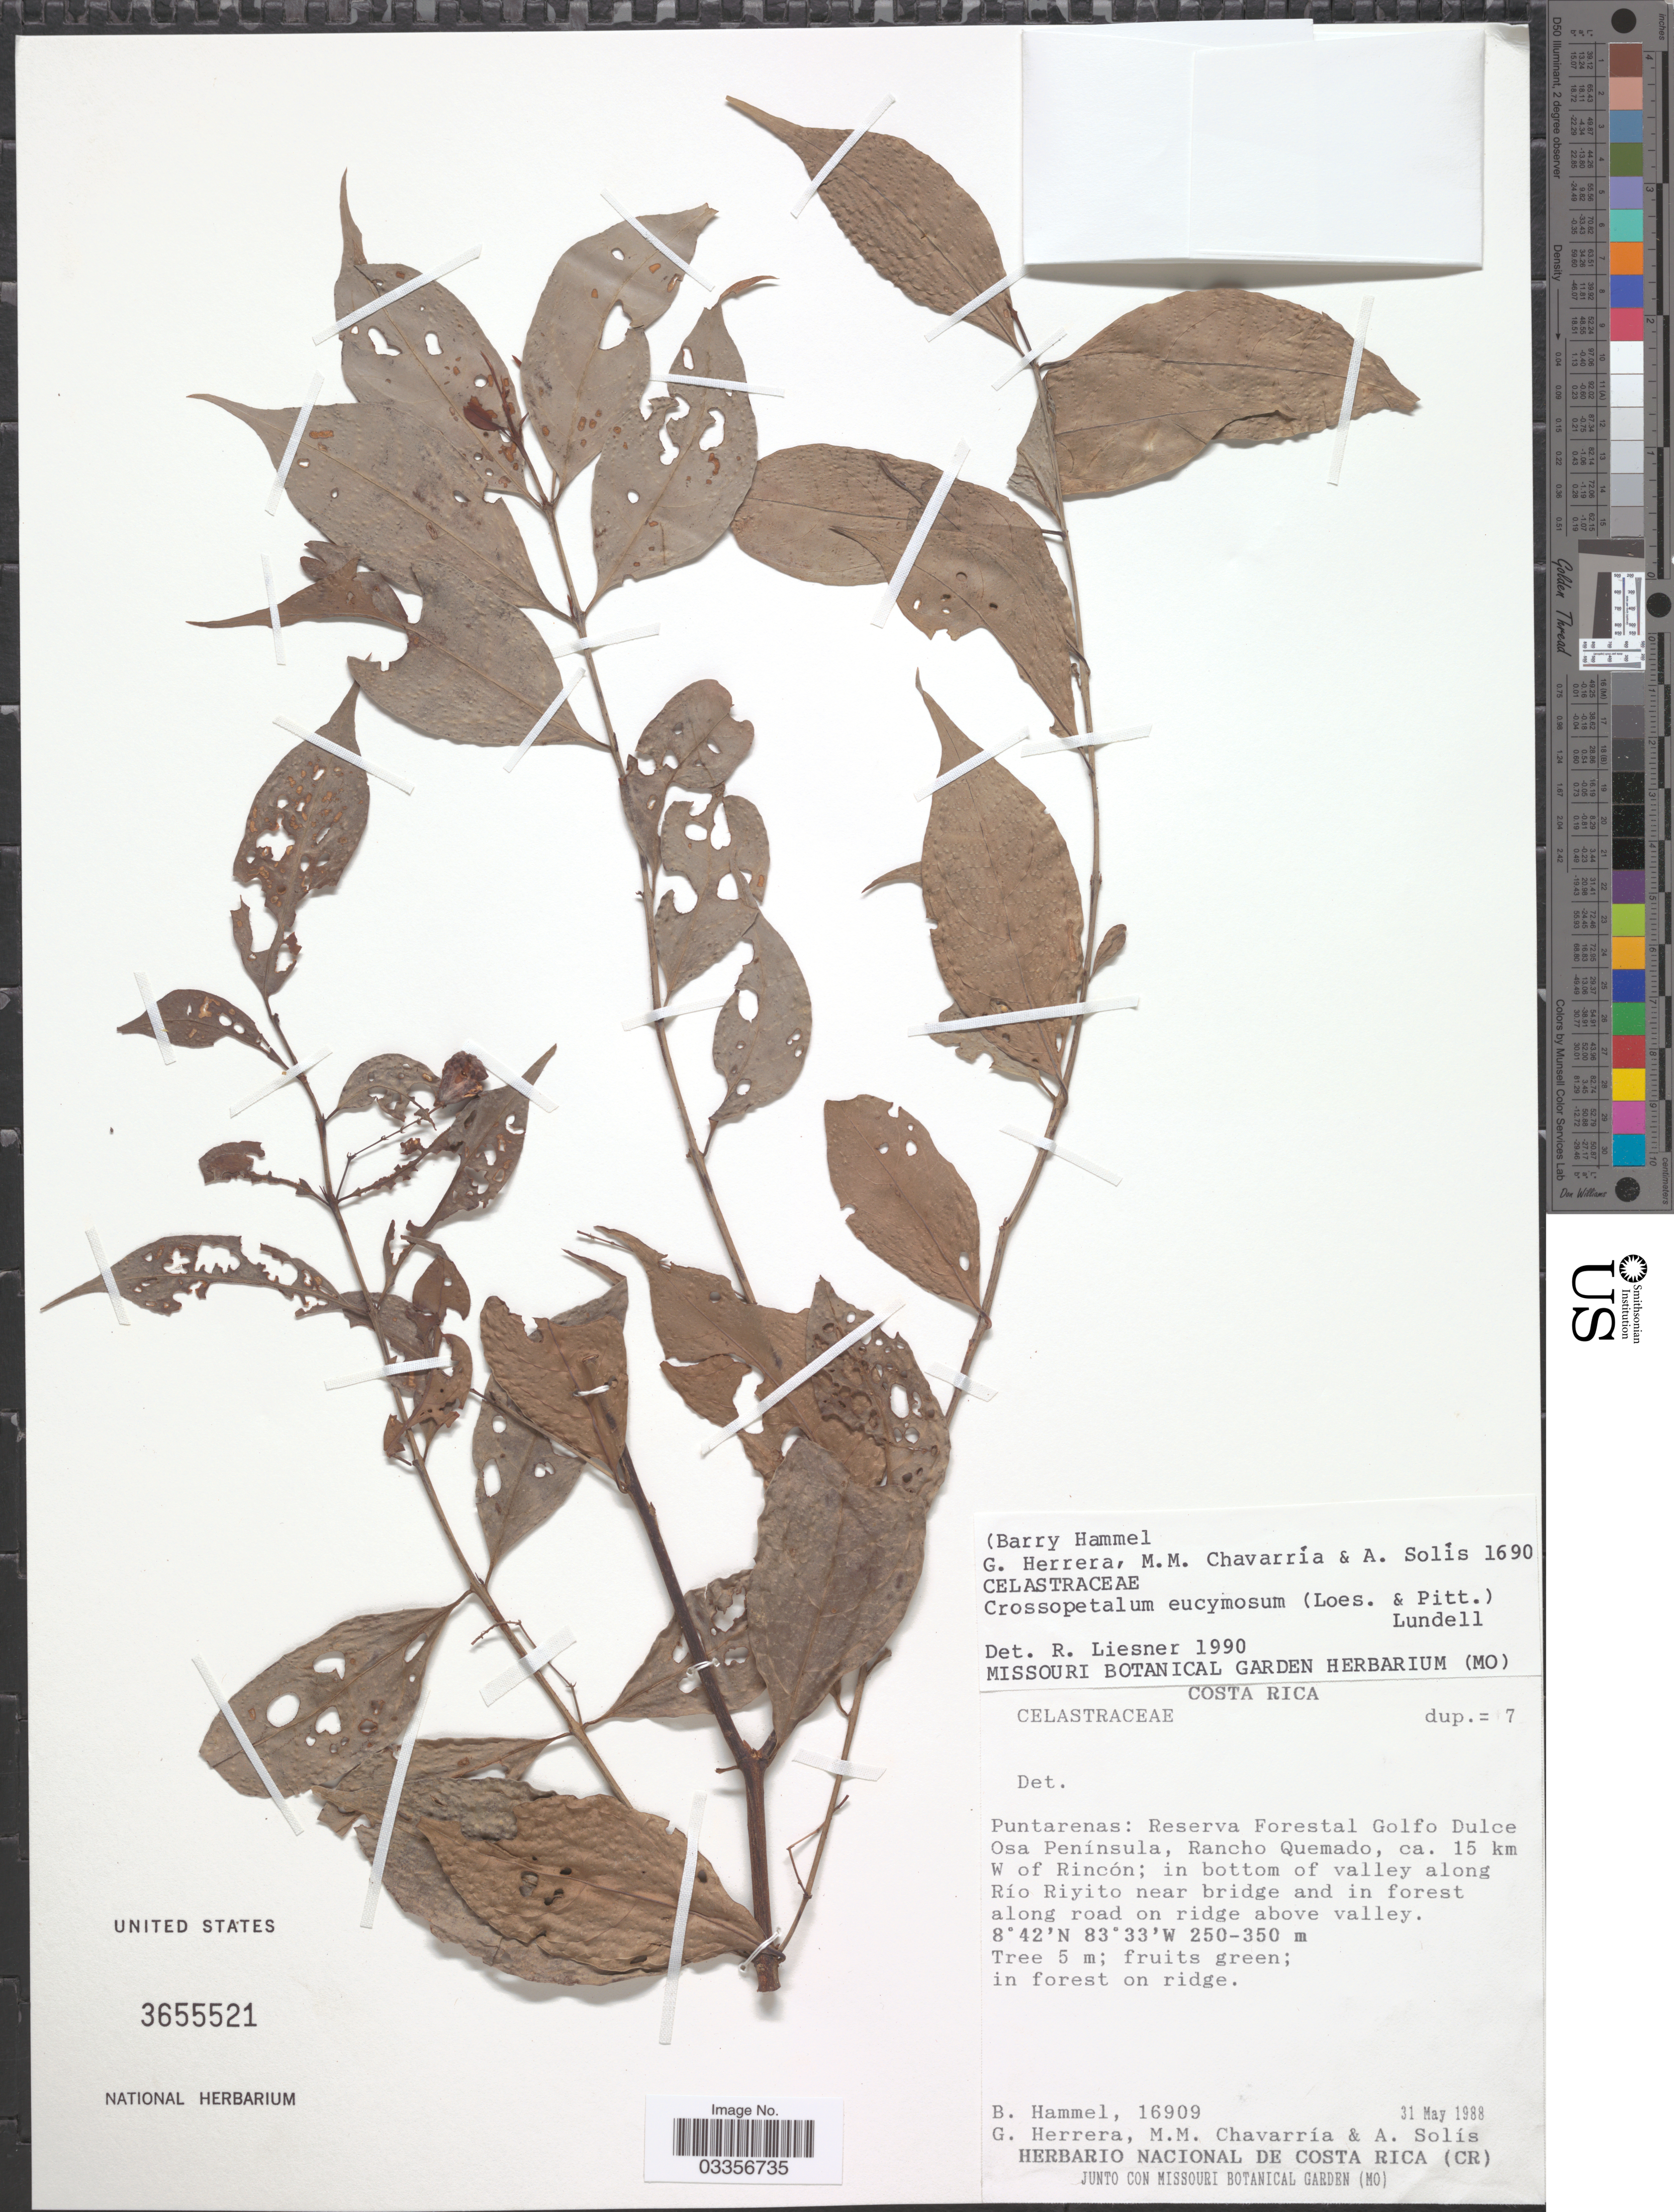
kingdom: Plantae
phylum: Tracheophyta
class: Magnoliopsida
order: Celastrales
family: Celastraceae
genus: Crossopetalum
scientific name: Crossopetalum parviflorum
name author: L.O. Williams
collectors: B. Hammel, G. Herrera, M. Chavarría & A. Solis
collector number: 16909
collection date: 1988-05-31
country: Costa Rica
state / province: Puntarenas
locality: Reserva Forestal Golfo Dulce Osa Peninsula, Rancho Quemado, ca. 15 km W of Rincón; in bottom of valley along Río Riyito near bridge and in forest along road on ridge above valley.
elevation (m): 250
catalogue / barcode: US 3655521